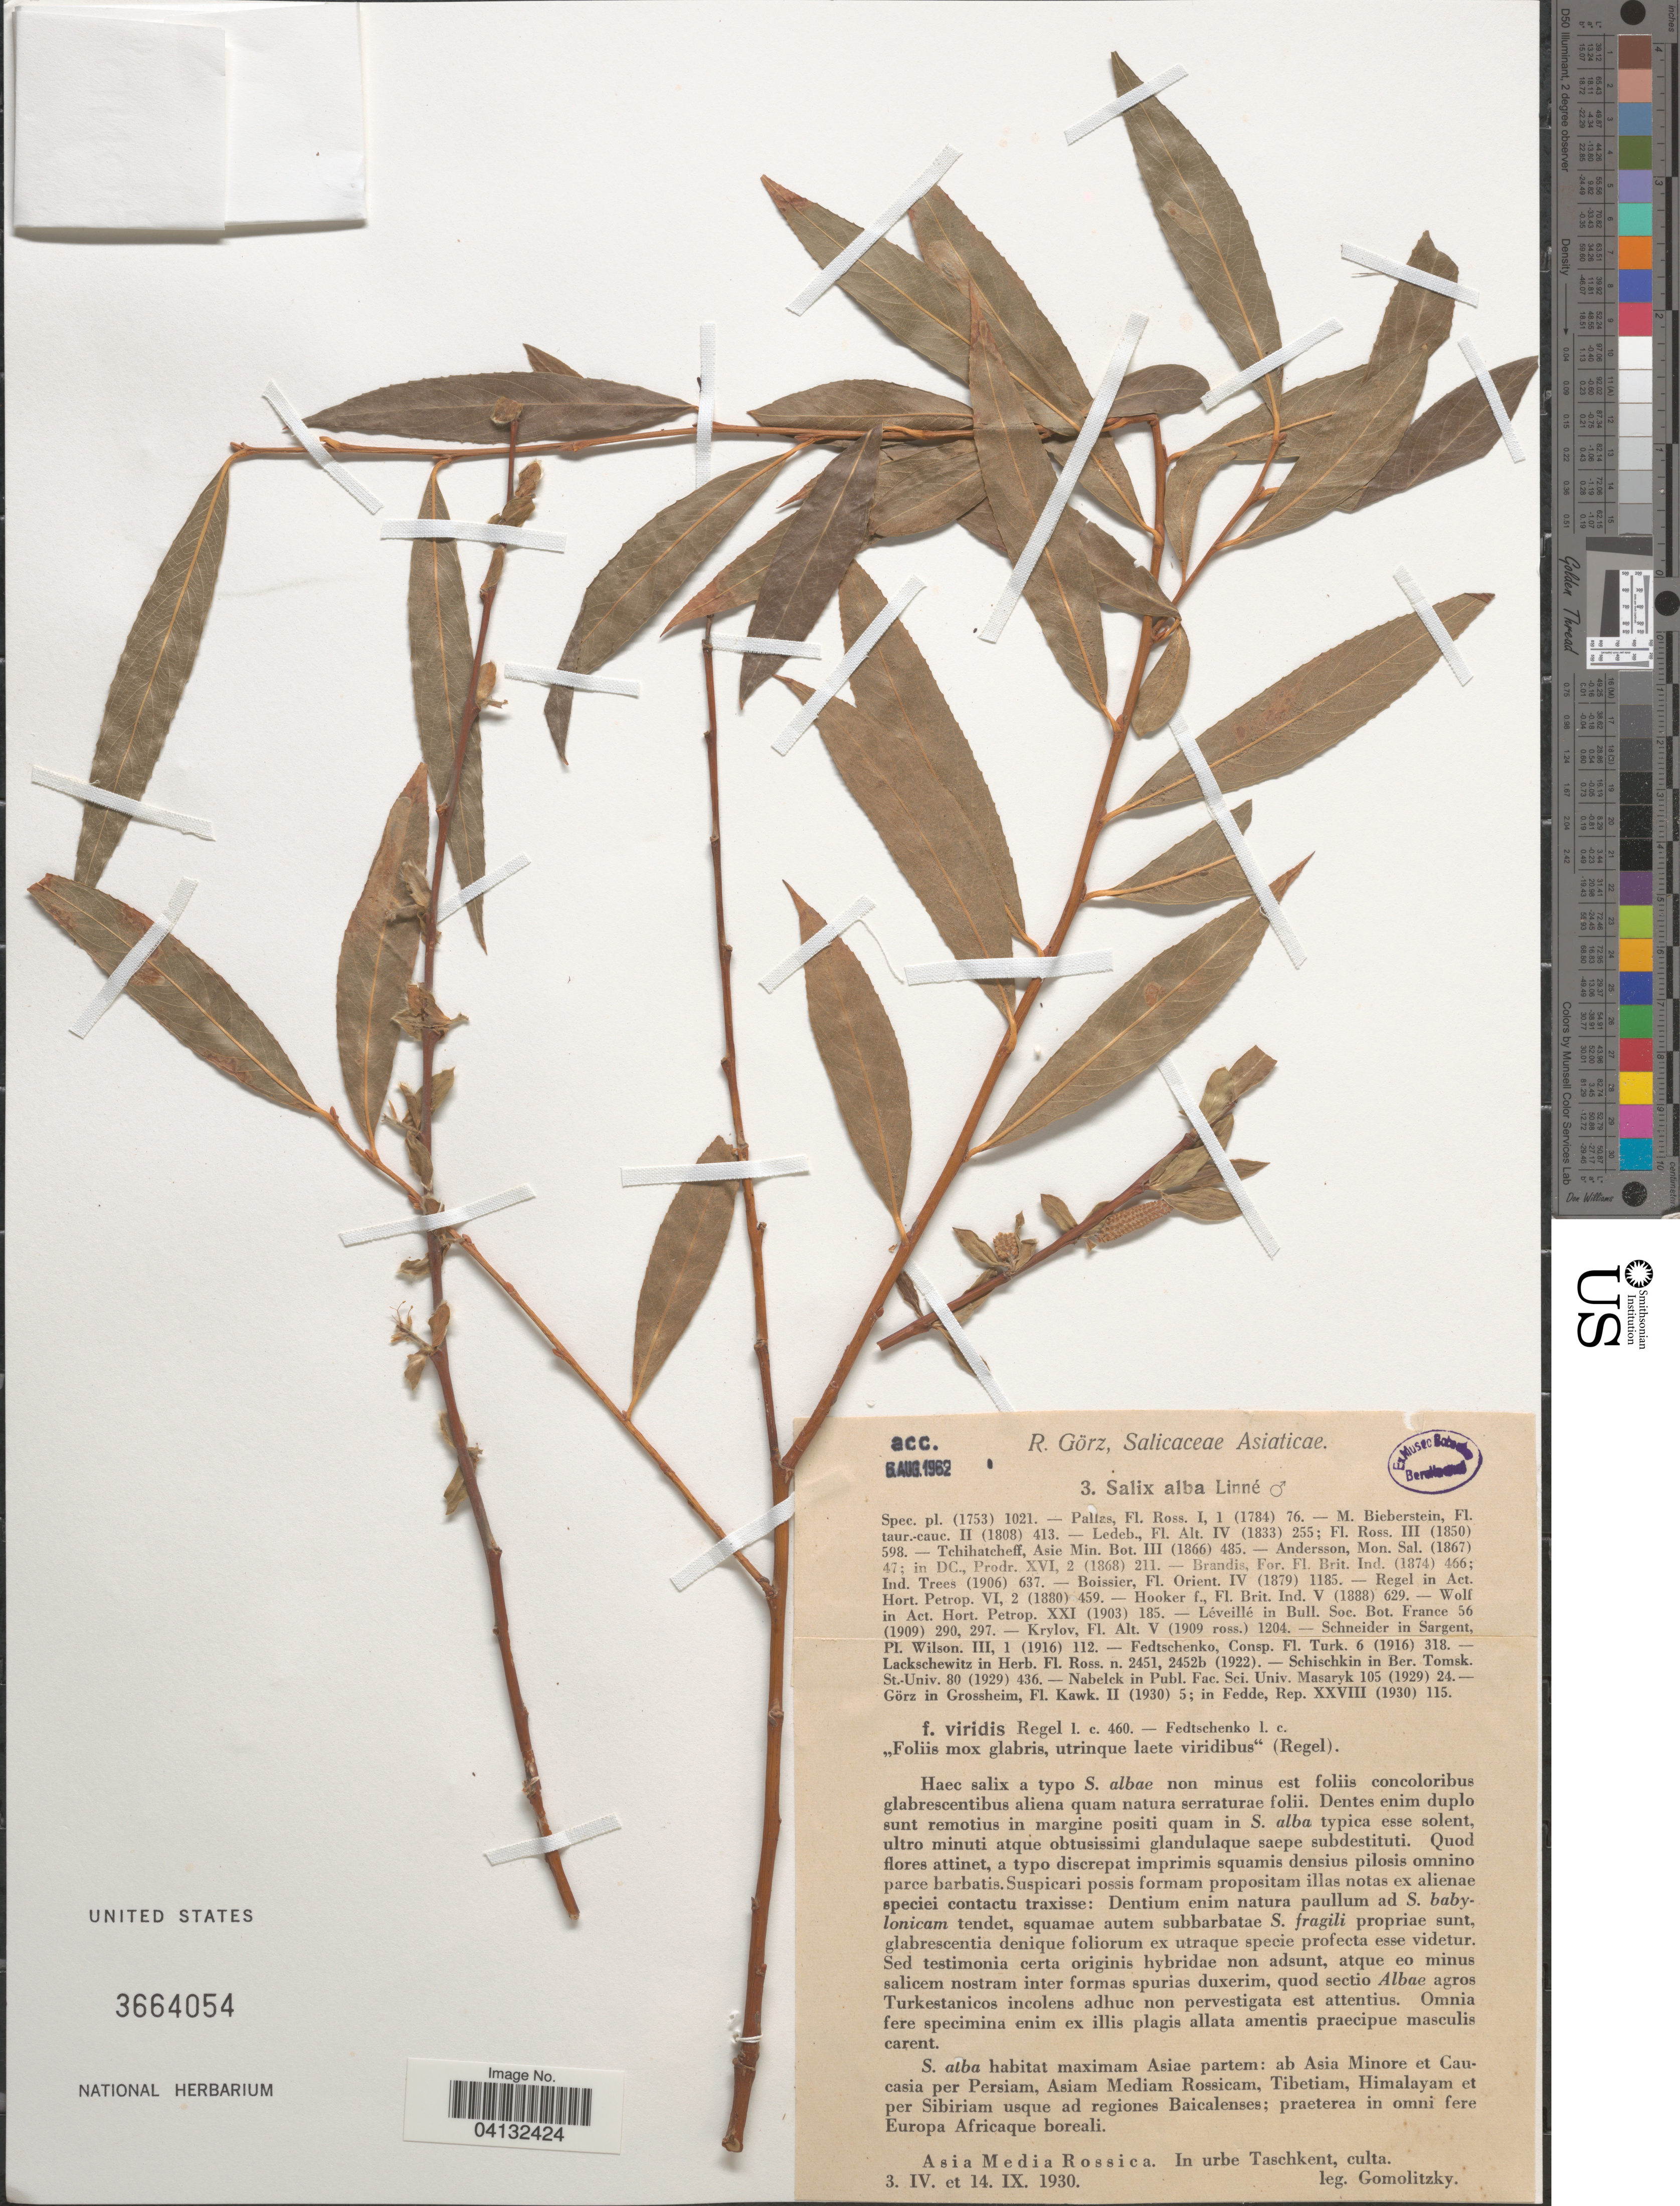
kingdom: Plantae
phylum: Tracheophyta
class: Magnoliopsida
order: Malpighiales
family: Salicaceae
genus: Salix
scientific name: Salix alba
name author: L.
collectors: -. Gomolitzky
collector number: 3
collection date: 1930-04-03/1930-09-14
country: Uzbekistan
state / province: Toshkent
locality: Asia Media Rossica. In urbe Taschkent, culta.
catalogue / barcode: US 3664054